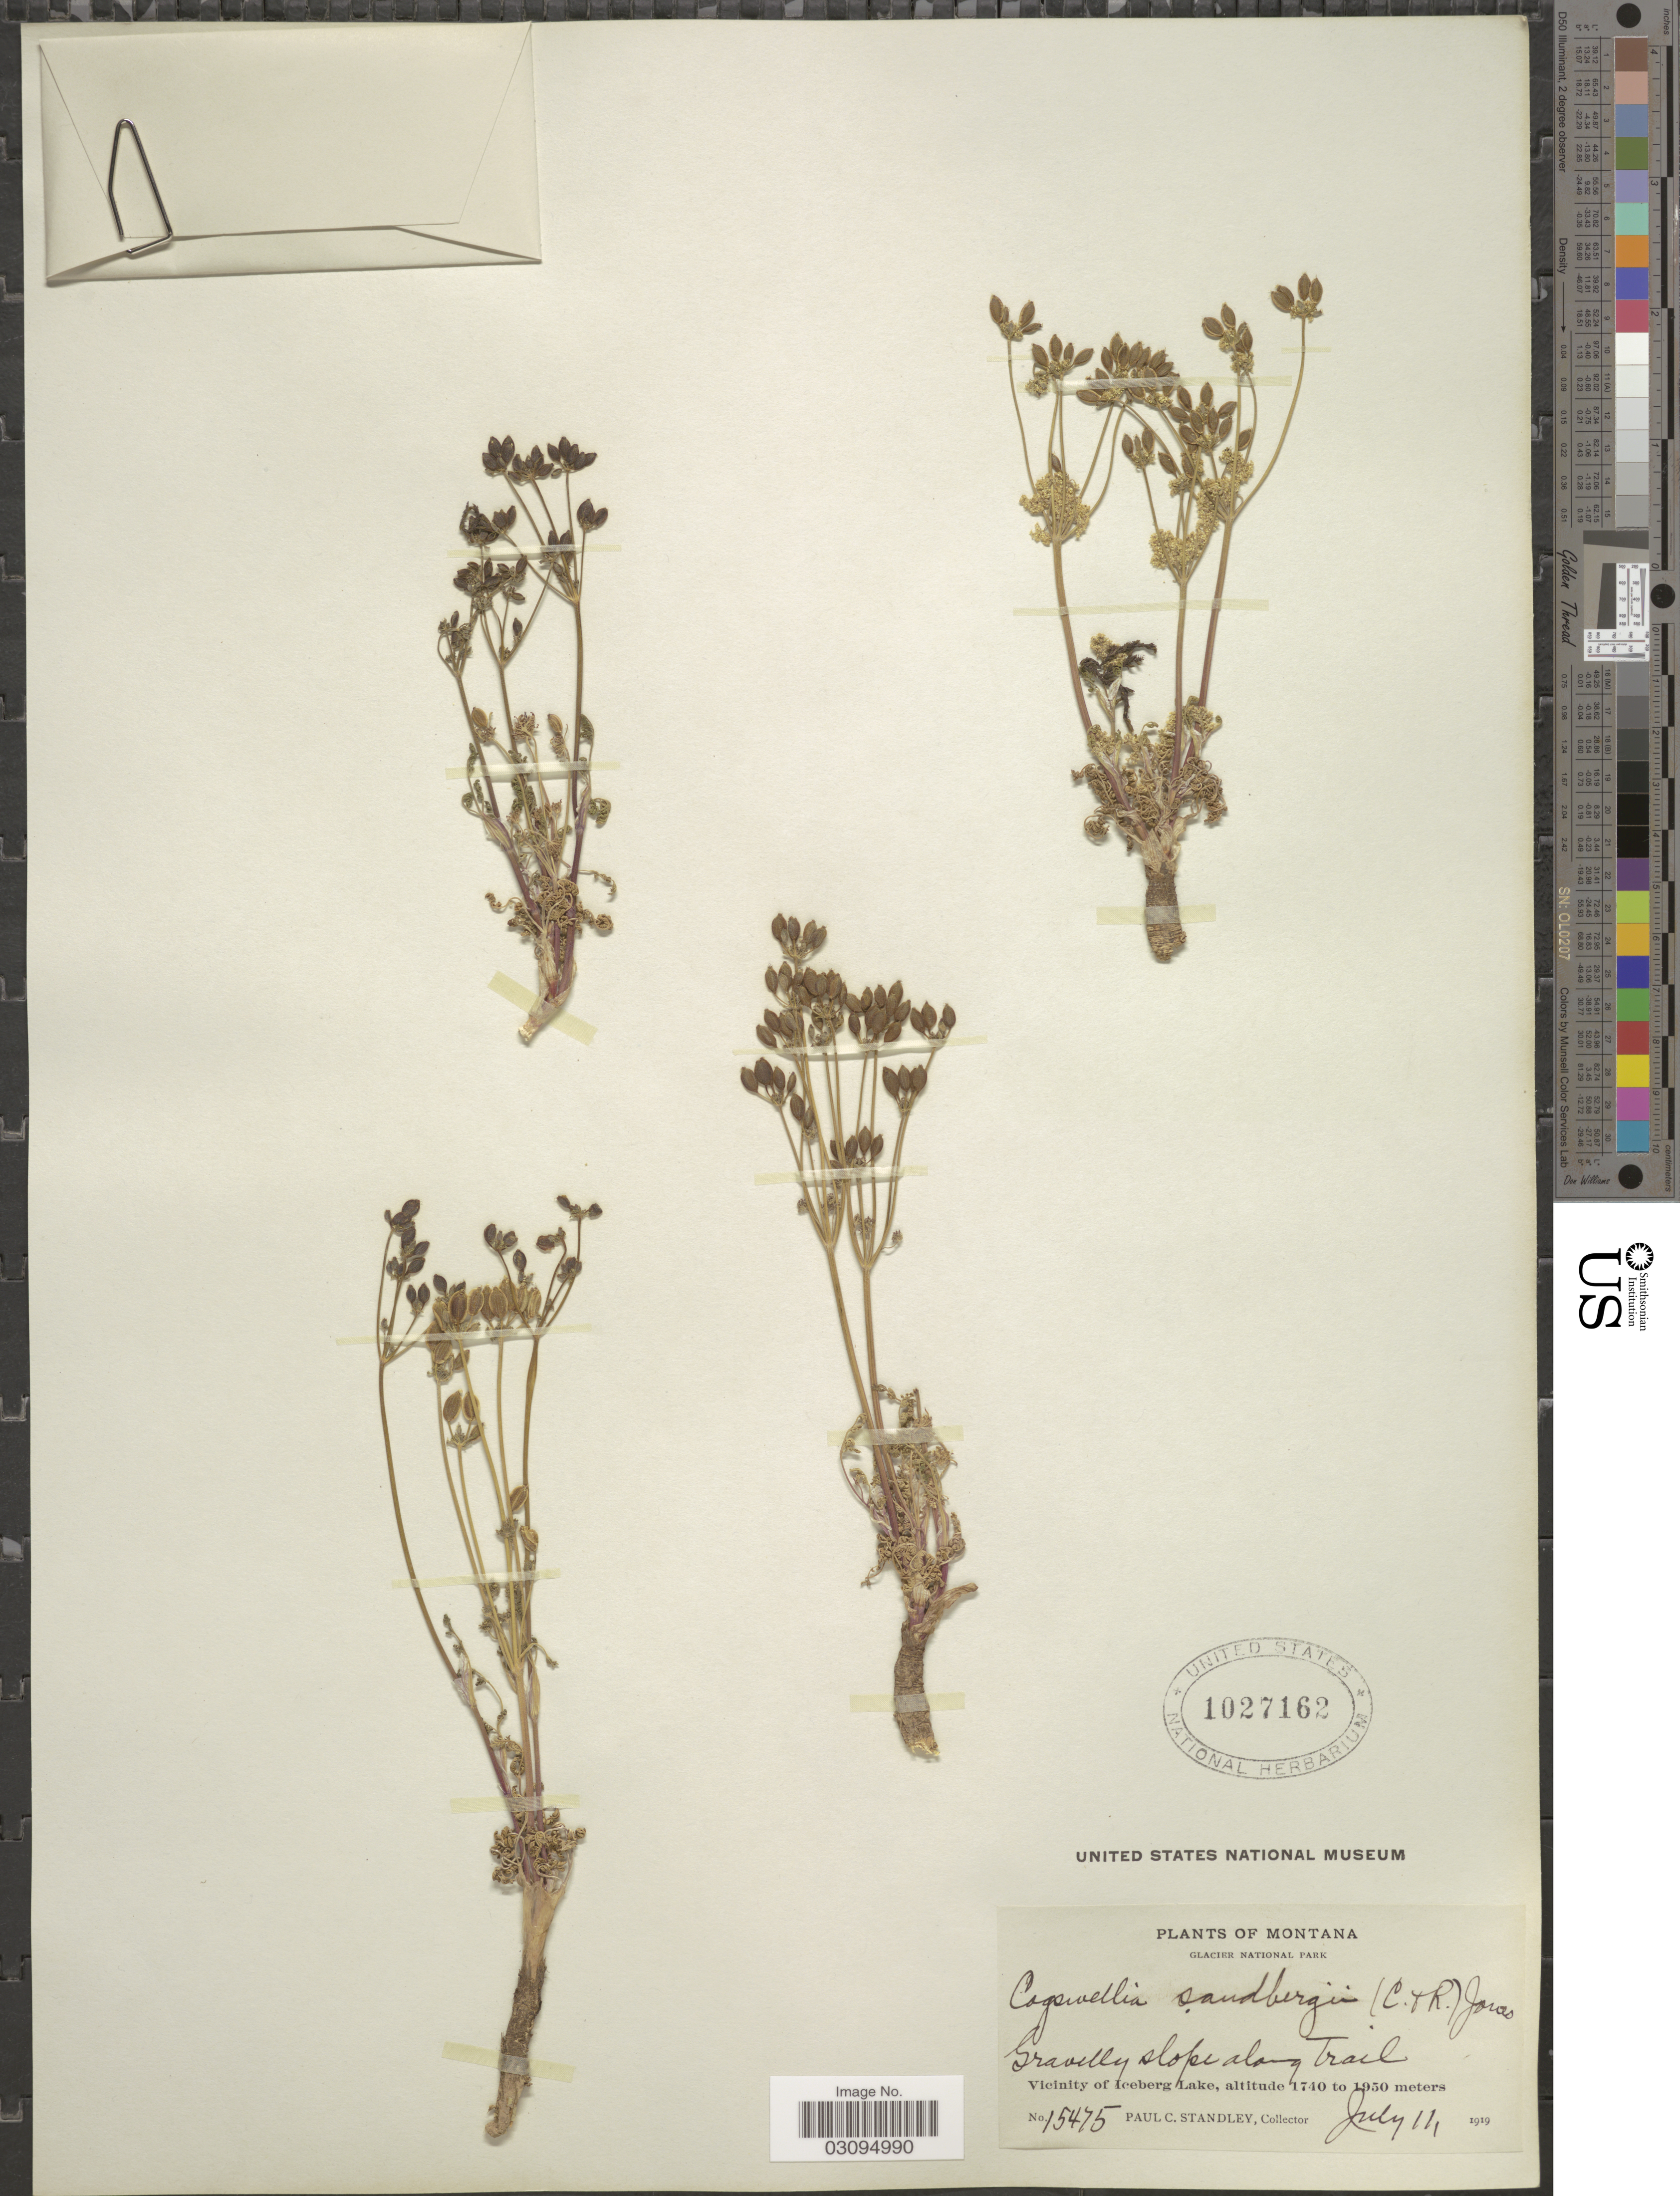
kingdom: Plantae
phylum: Tracheophyta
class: Magnoliopsida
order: Apiales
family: Apiaceae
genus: Lomatium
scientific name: Lomatium sandbergii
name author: (J.M. Coult. & Rose) J.M. Coult. & Rose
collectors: P. C. Standley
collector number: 15475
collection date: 1919-07-11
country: United States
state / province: Montana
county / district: Glacier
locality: Glacier National Park, Gravelly slope along Trail, Vicinity of Iceberg Lake.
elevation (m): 1740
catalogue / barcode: US 1027162